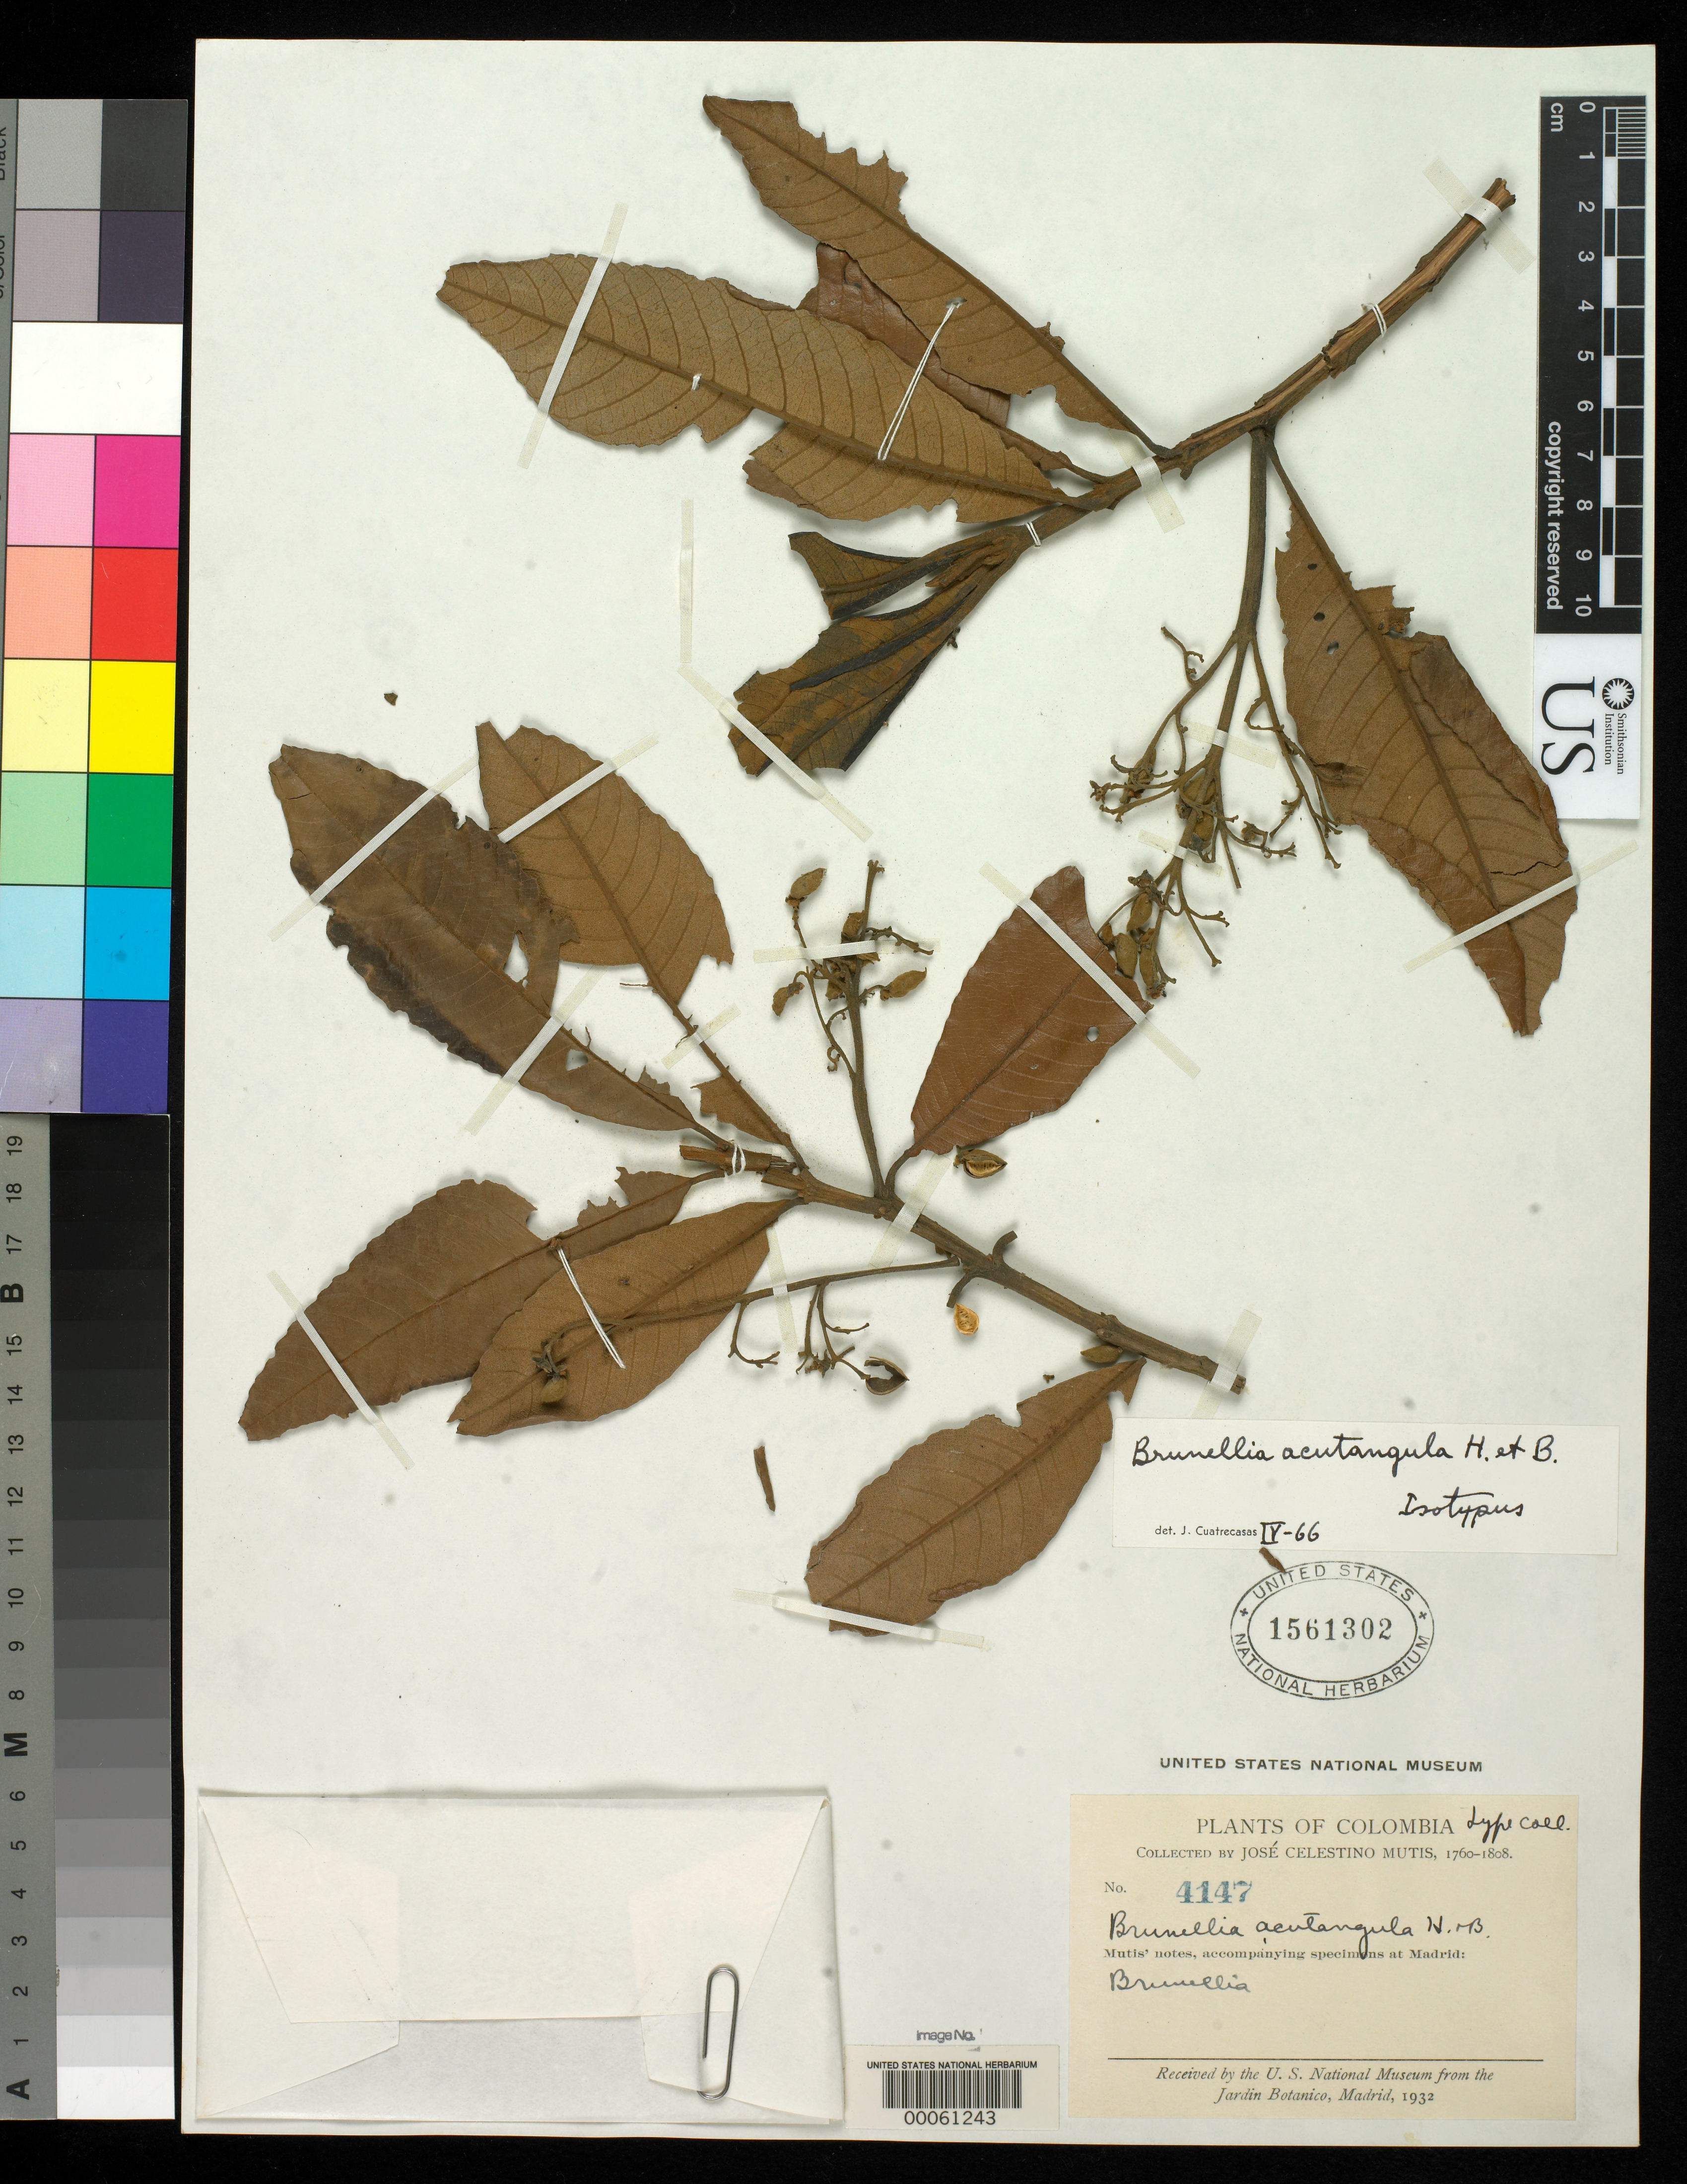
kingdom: Plantae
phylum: Tracheophyta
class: Magnoliopsida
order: Oxalidales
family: Brunelliaceae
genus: Brunellia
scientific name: Brunellia acutangula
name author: Humb. & Bonpl.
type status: Isotype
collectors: J. C. B. Mutis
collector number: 4147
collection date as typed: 1760 to -- --- 1808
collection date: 1760/1808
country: Colombia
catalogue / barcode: US 1561302